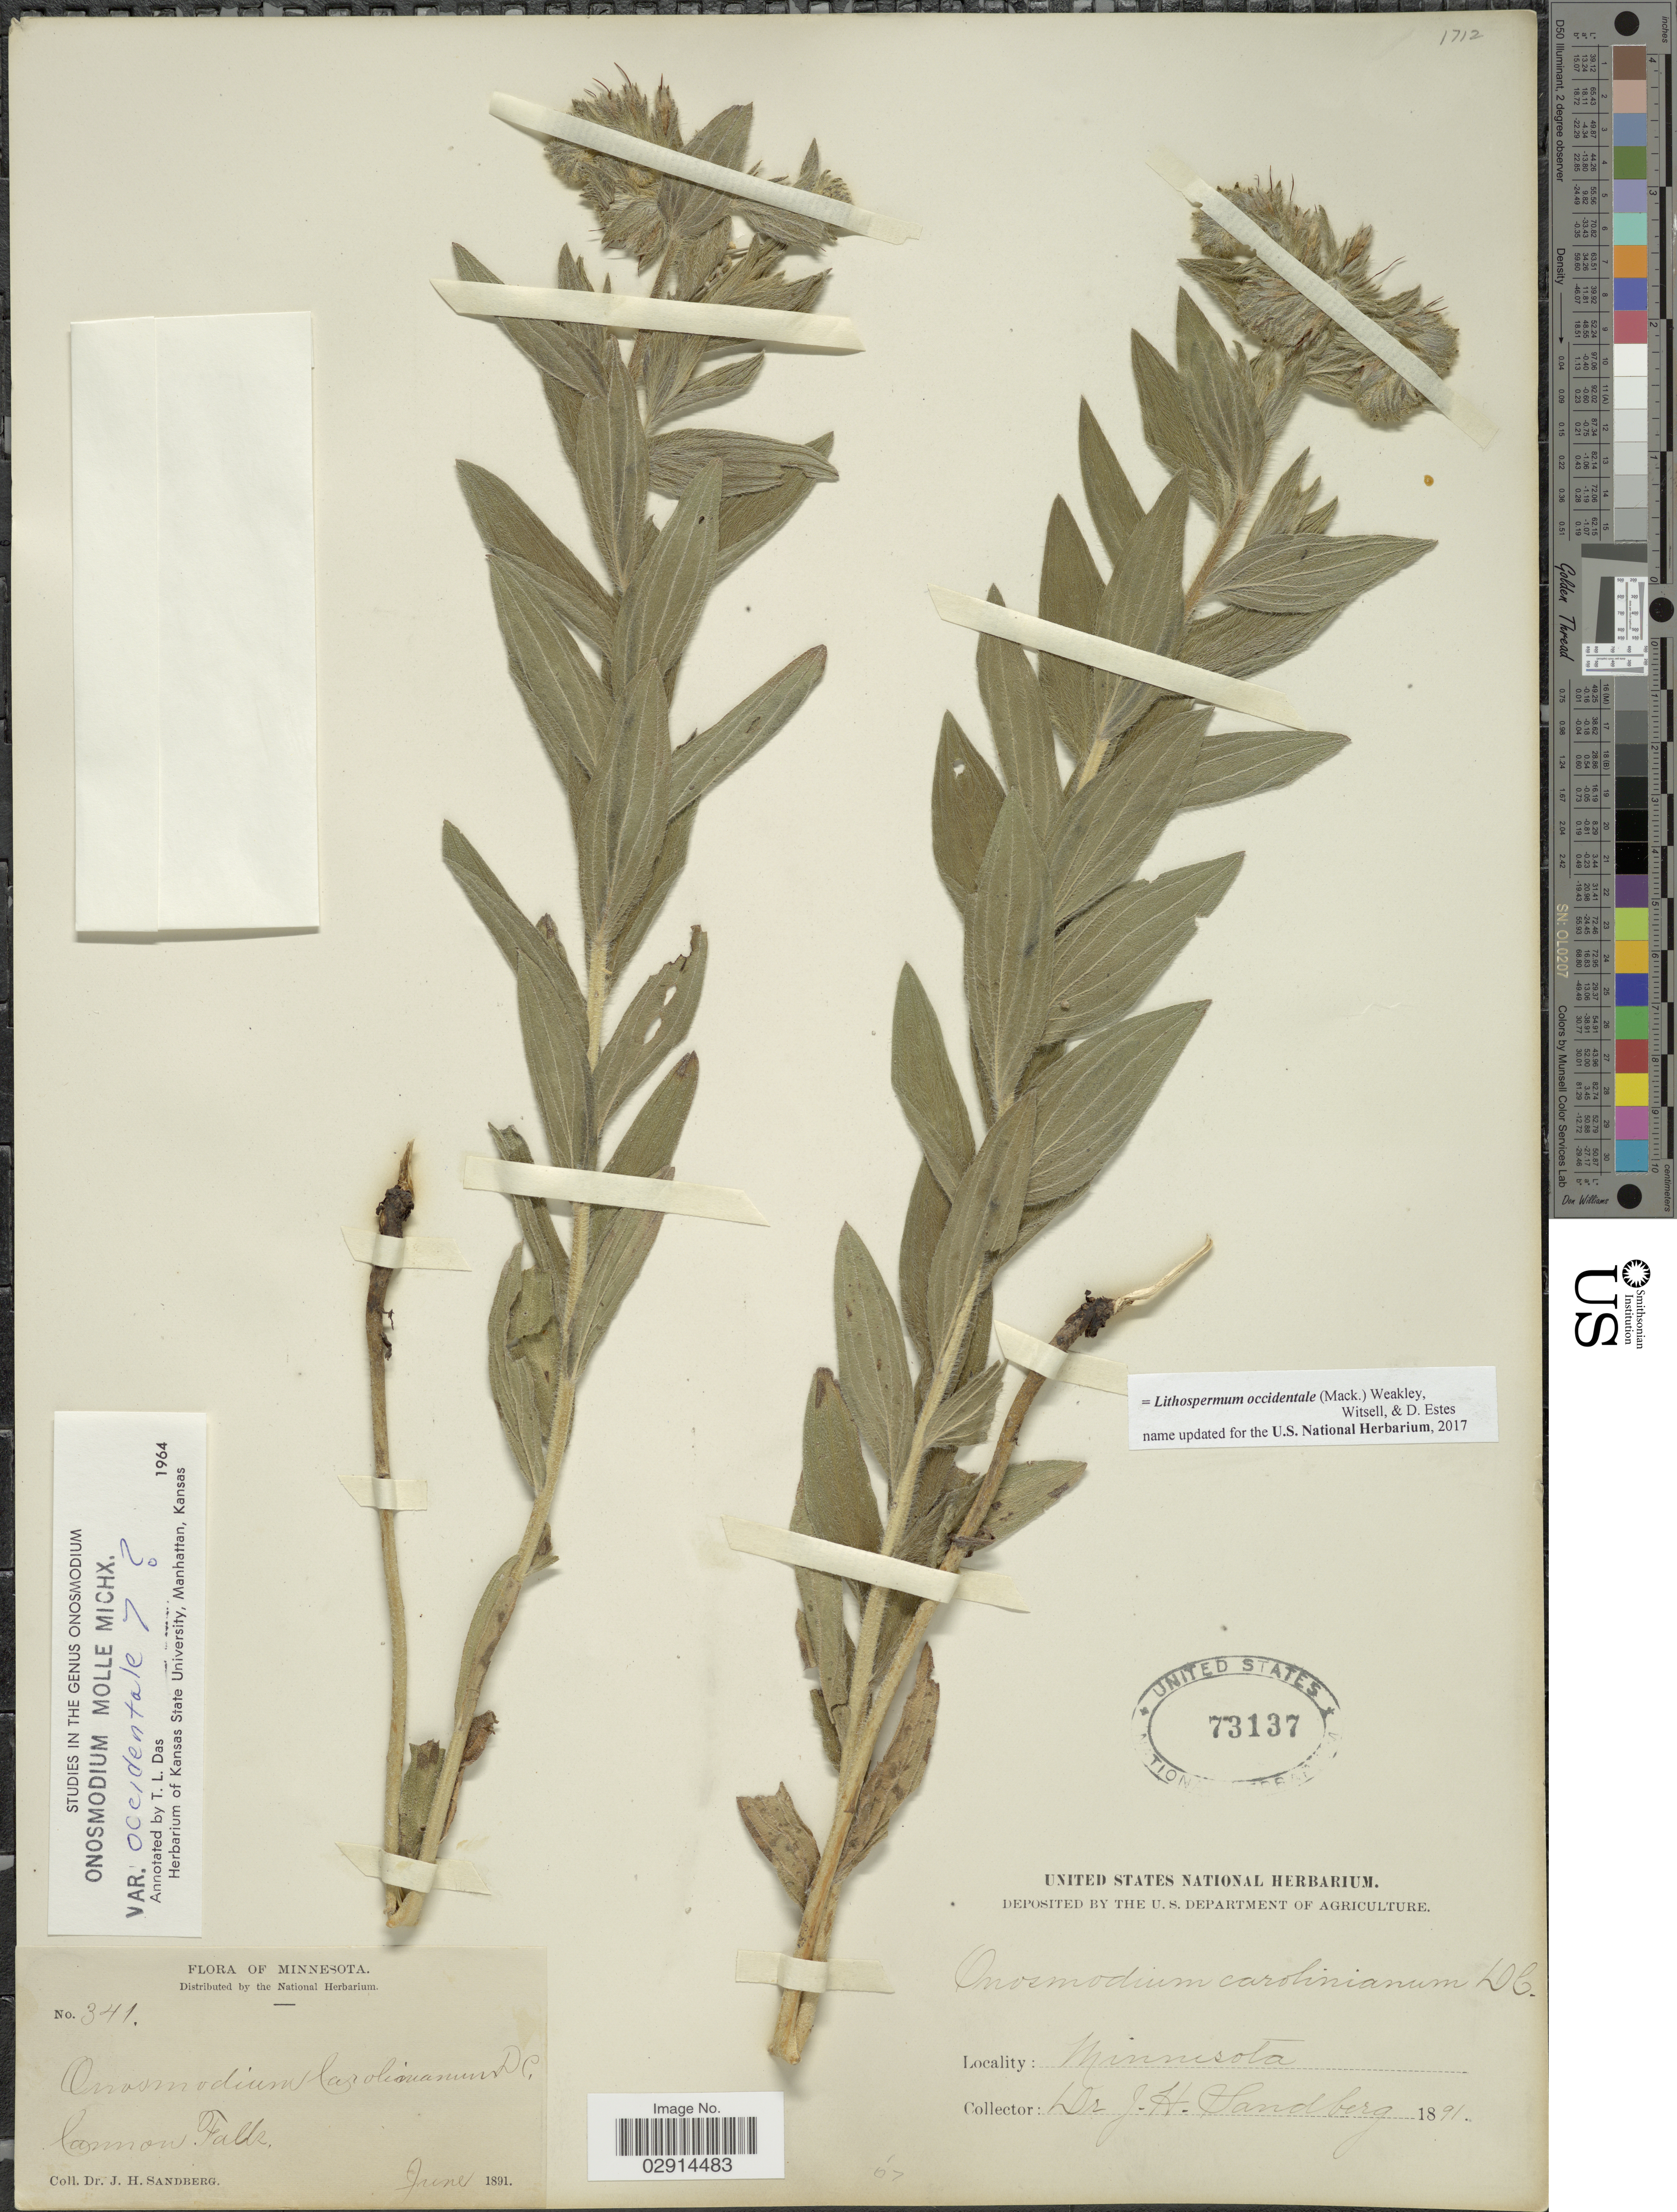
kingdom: Plantae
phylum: Tracheophyta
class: Magnoliopsida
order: Boraginales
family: Boraginaceae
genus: Lithospermum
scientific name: Lithospermum occidentale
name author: (Mack.) Weakley et al.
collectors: J. H. Sandberg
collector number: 341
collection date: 1891-06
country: United States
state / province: Minnesota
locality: Cannon Falls.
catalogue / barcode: US 73137